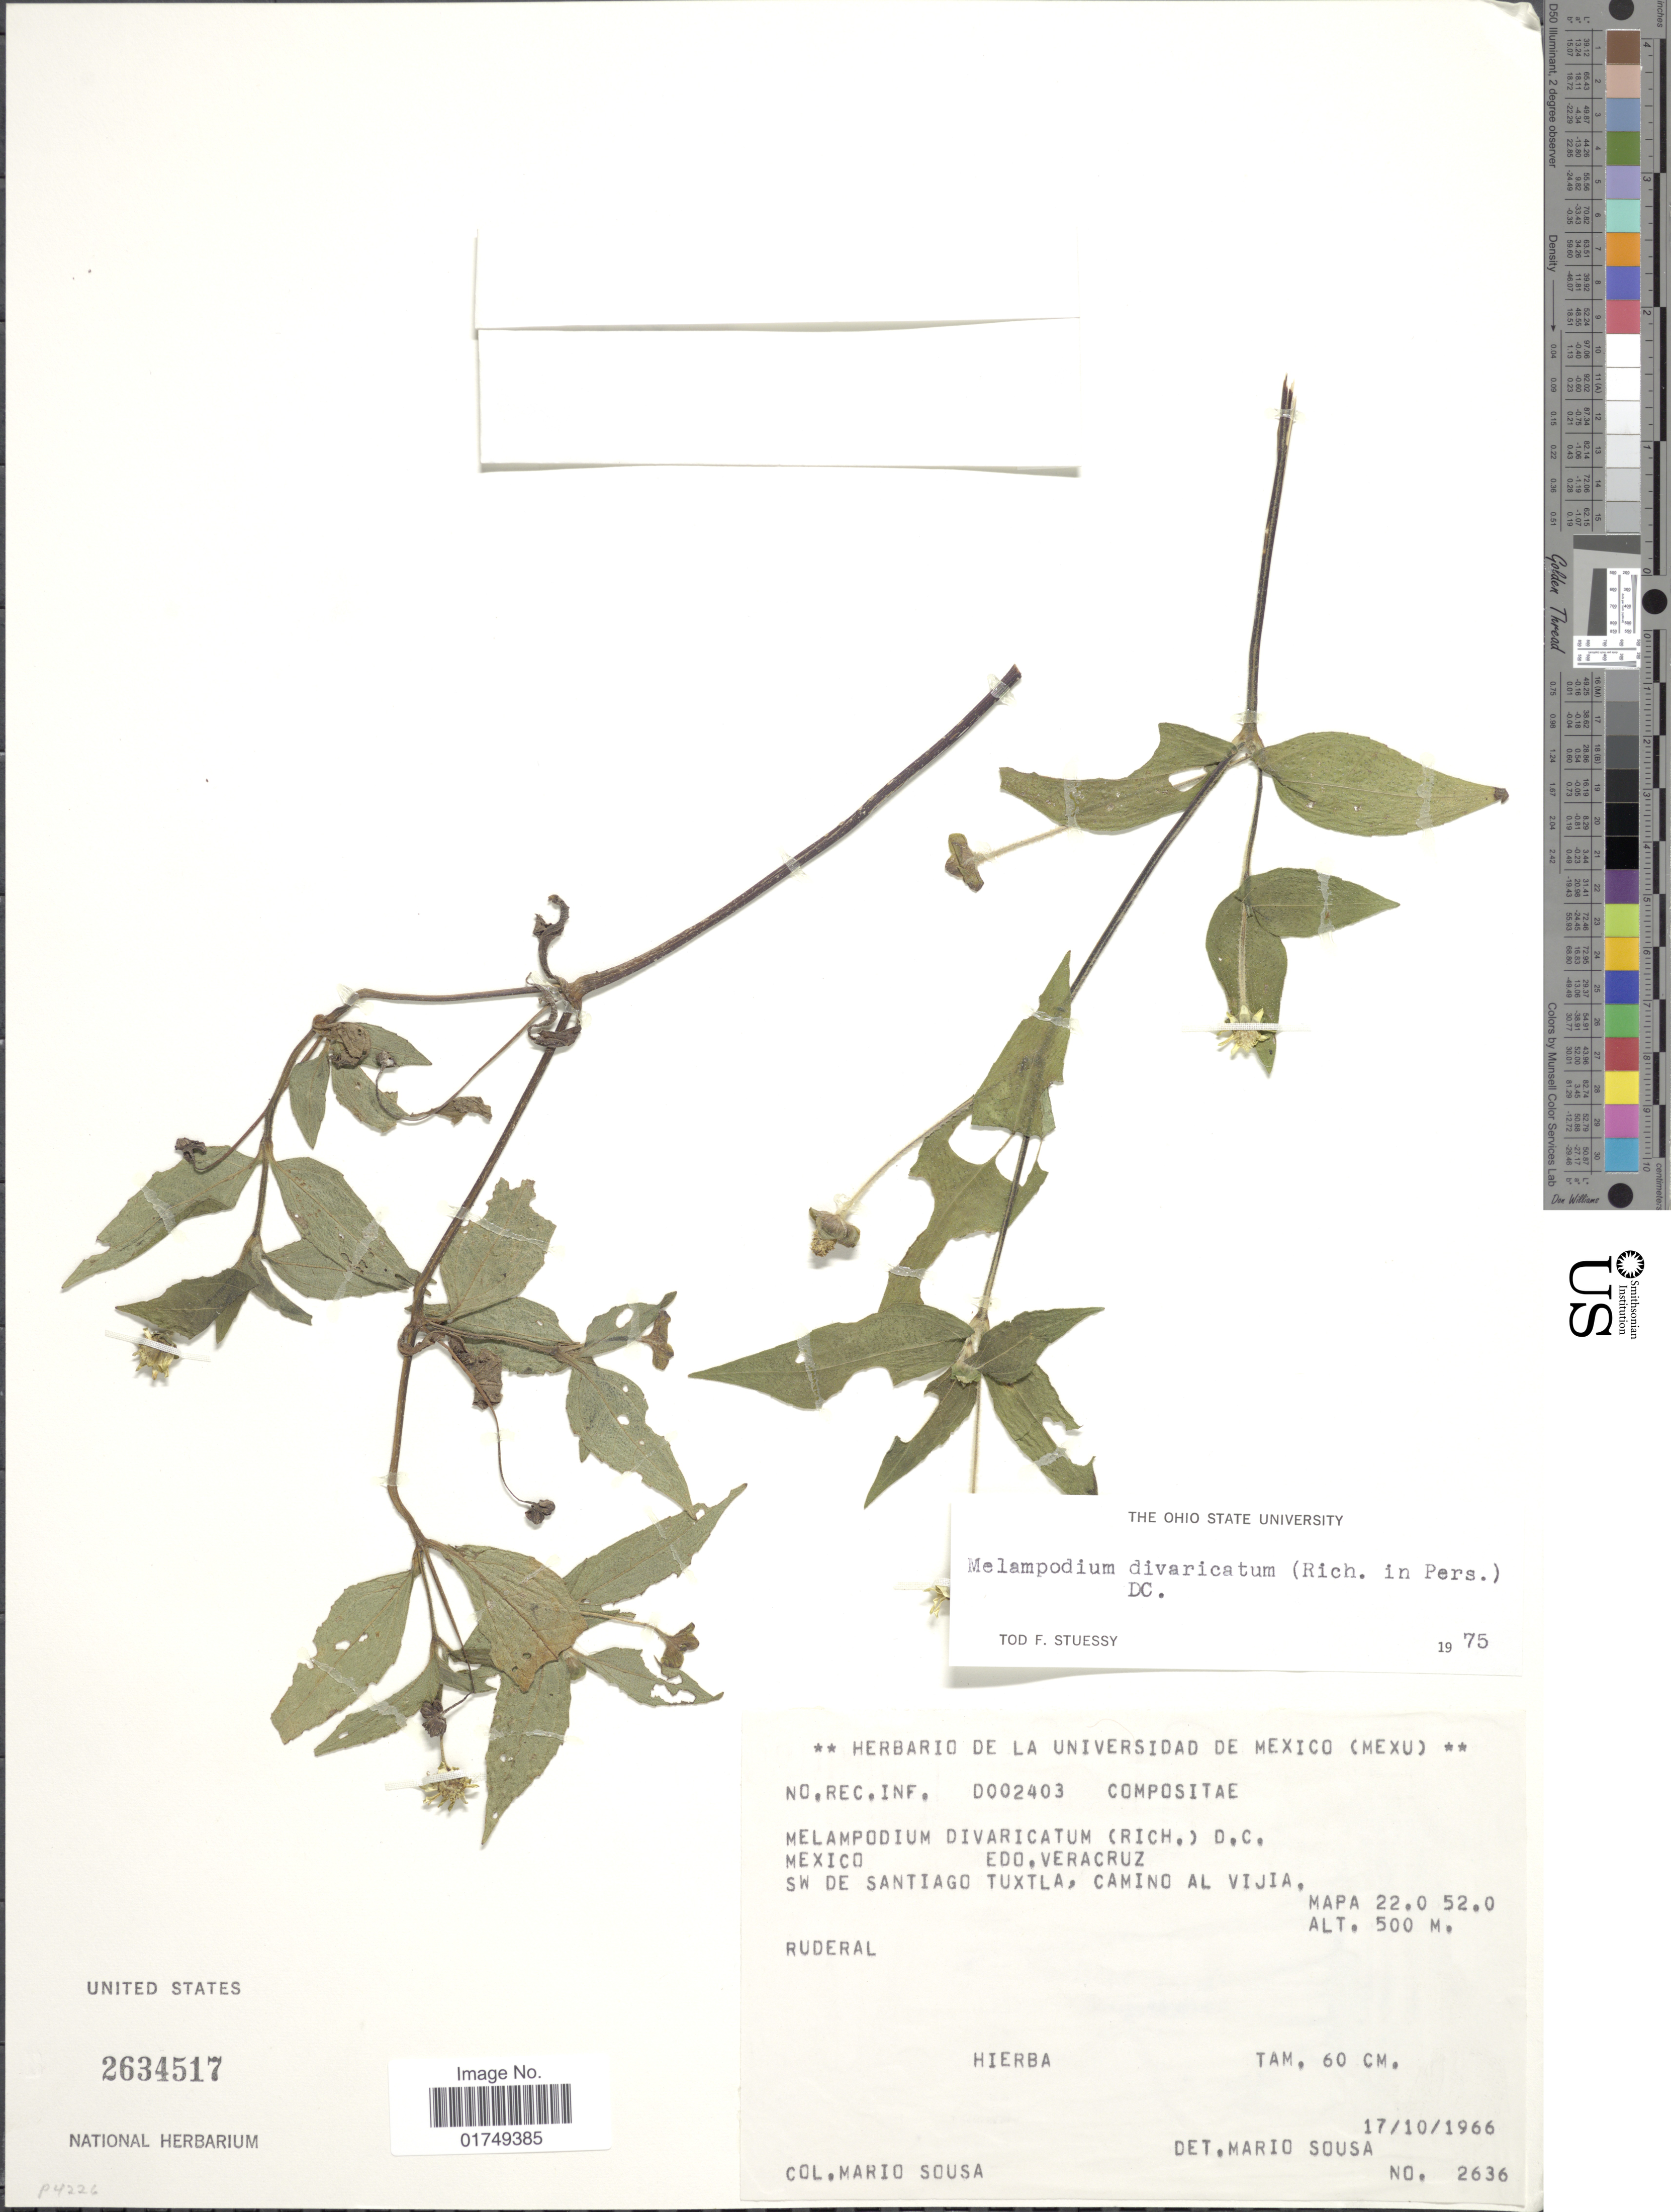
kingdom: Plantae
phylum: Tracheophyta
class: Magnoliopsida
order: Asterales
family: Asteraceae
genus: Melampodium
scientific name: Melampodium divaricatum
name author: (Rich.) DC.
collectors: M. Sousa S.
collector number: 2636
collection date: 1966-10-17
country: Guatemala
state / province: Alta Verapaz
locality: Edo. Veracruz, SW de Santiago Tuxtla, Camino al Vijia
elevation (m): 500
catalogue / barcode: US 2634517